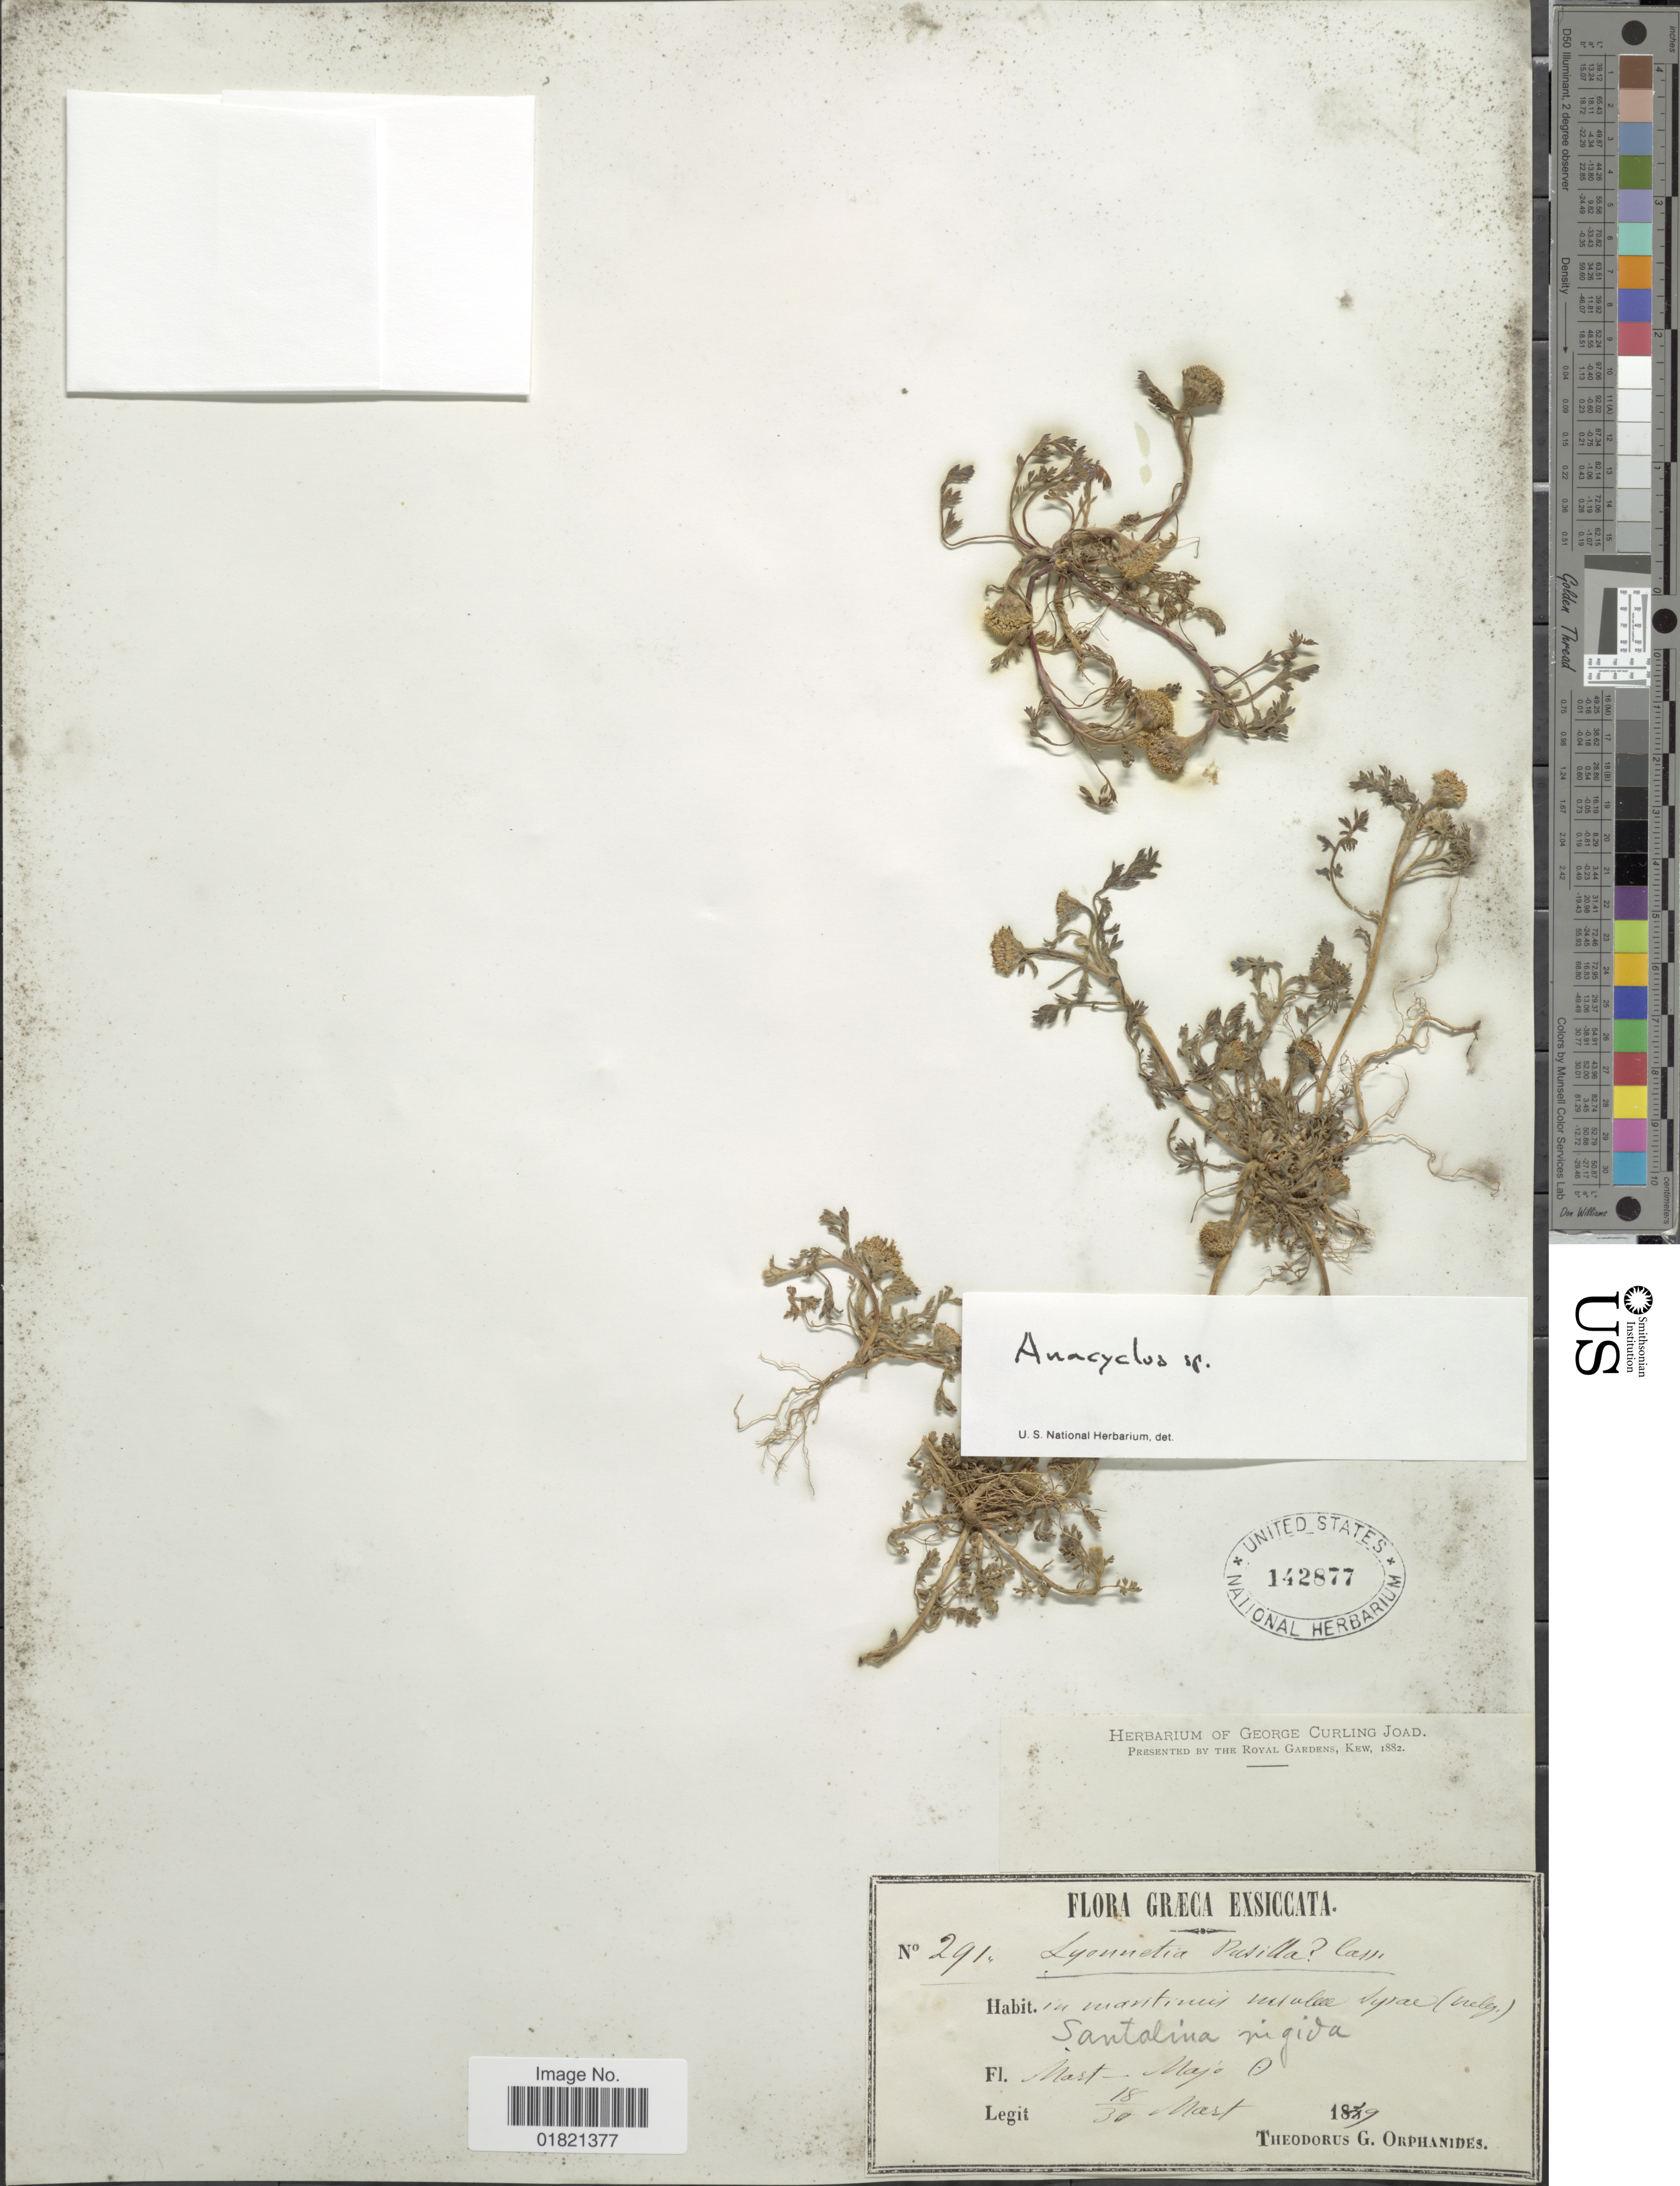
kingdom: Plantae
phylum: Tracheophyta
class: Magnoliopsida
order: Asterales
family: Asteraceae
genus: Anacyclus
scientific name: Anacyclus sp.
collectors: T. G. Orphanides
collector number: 291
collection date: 1859-03-18/1859-03-30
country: Greece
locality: In maritimus insulae Syrae (nelg.)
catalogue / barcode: US 142877